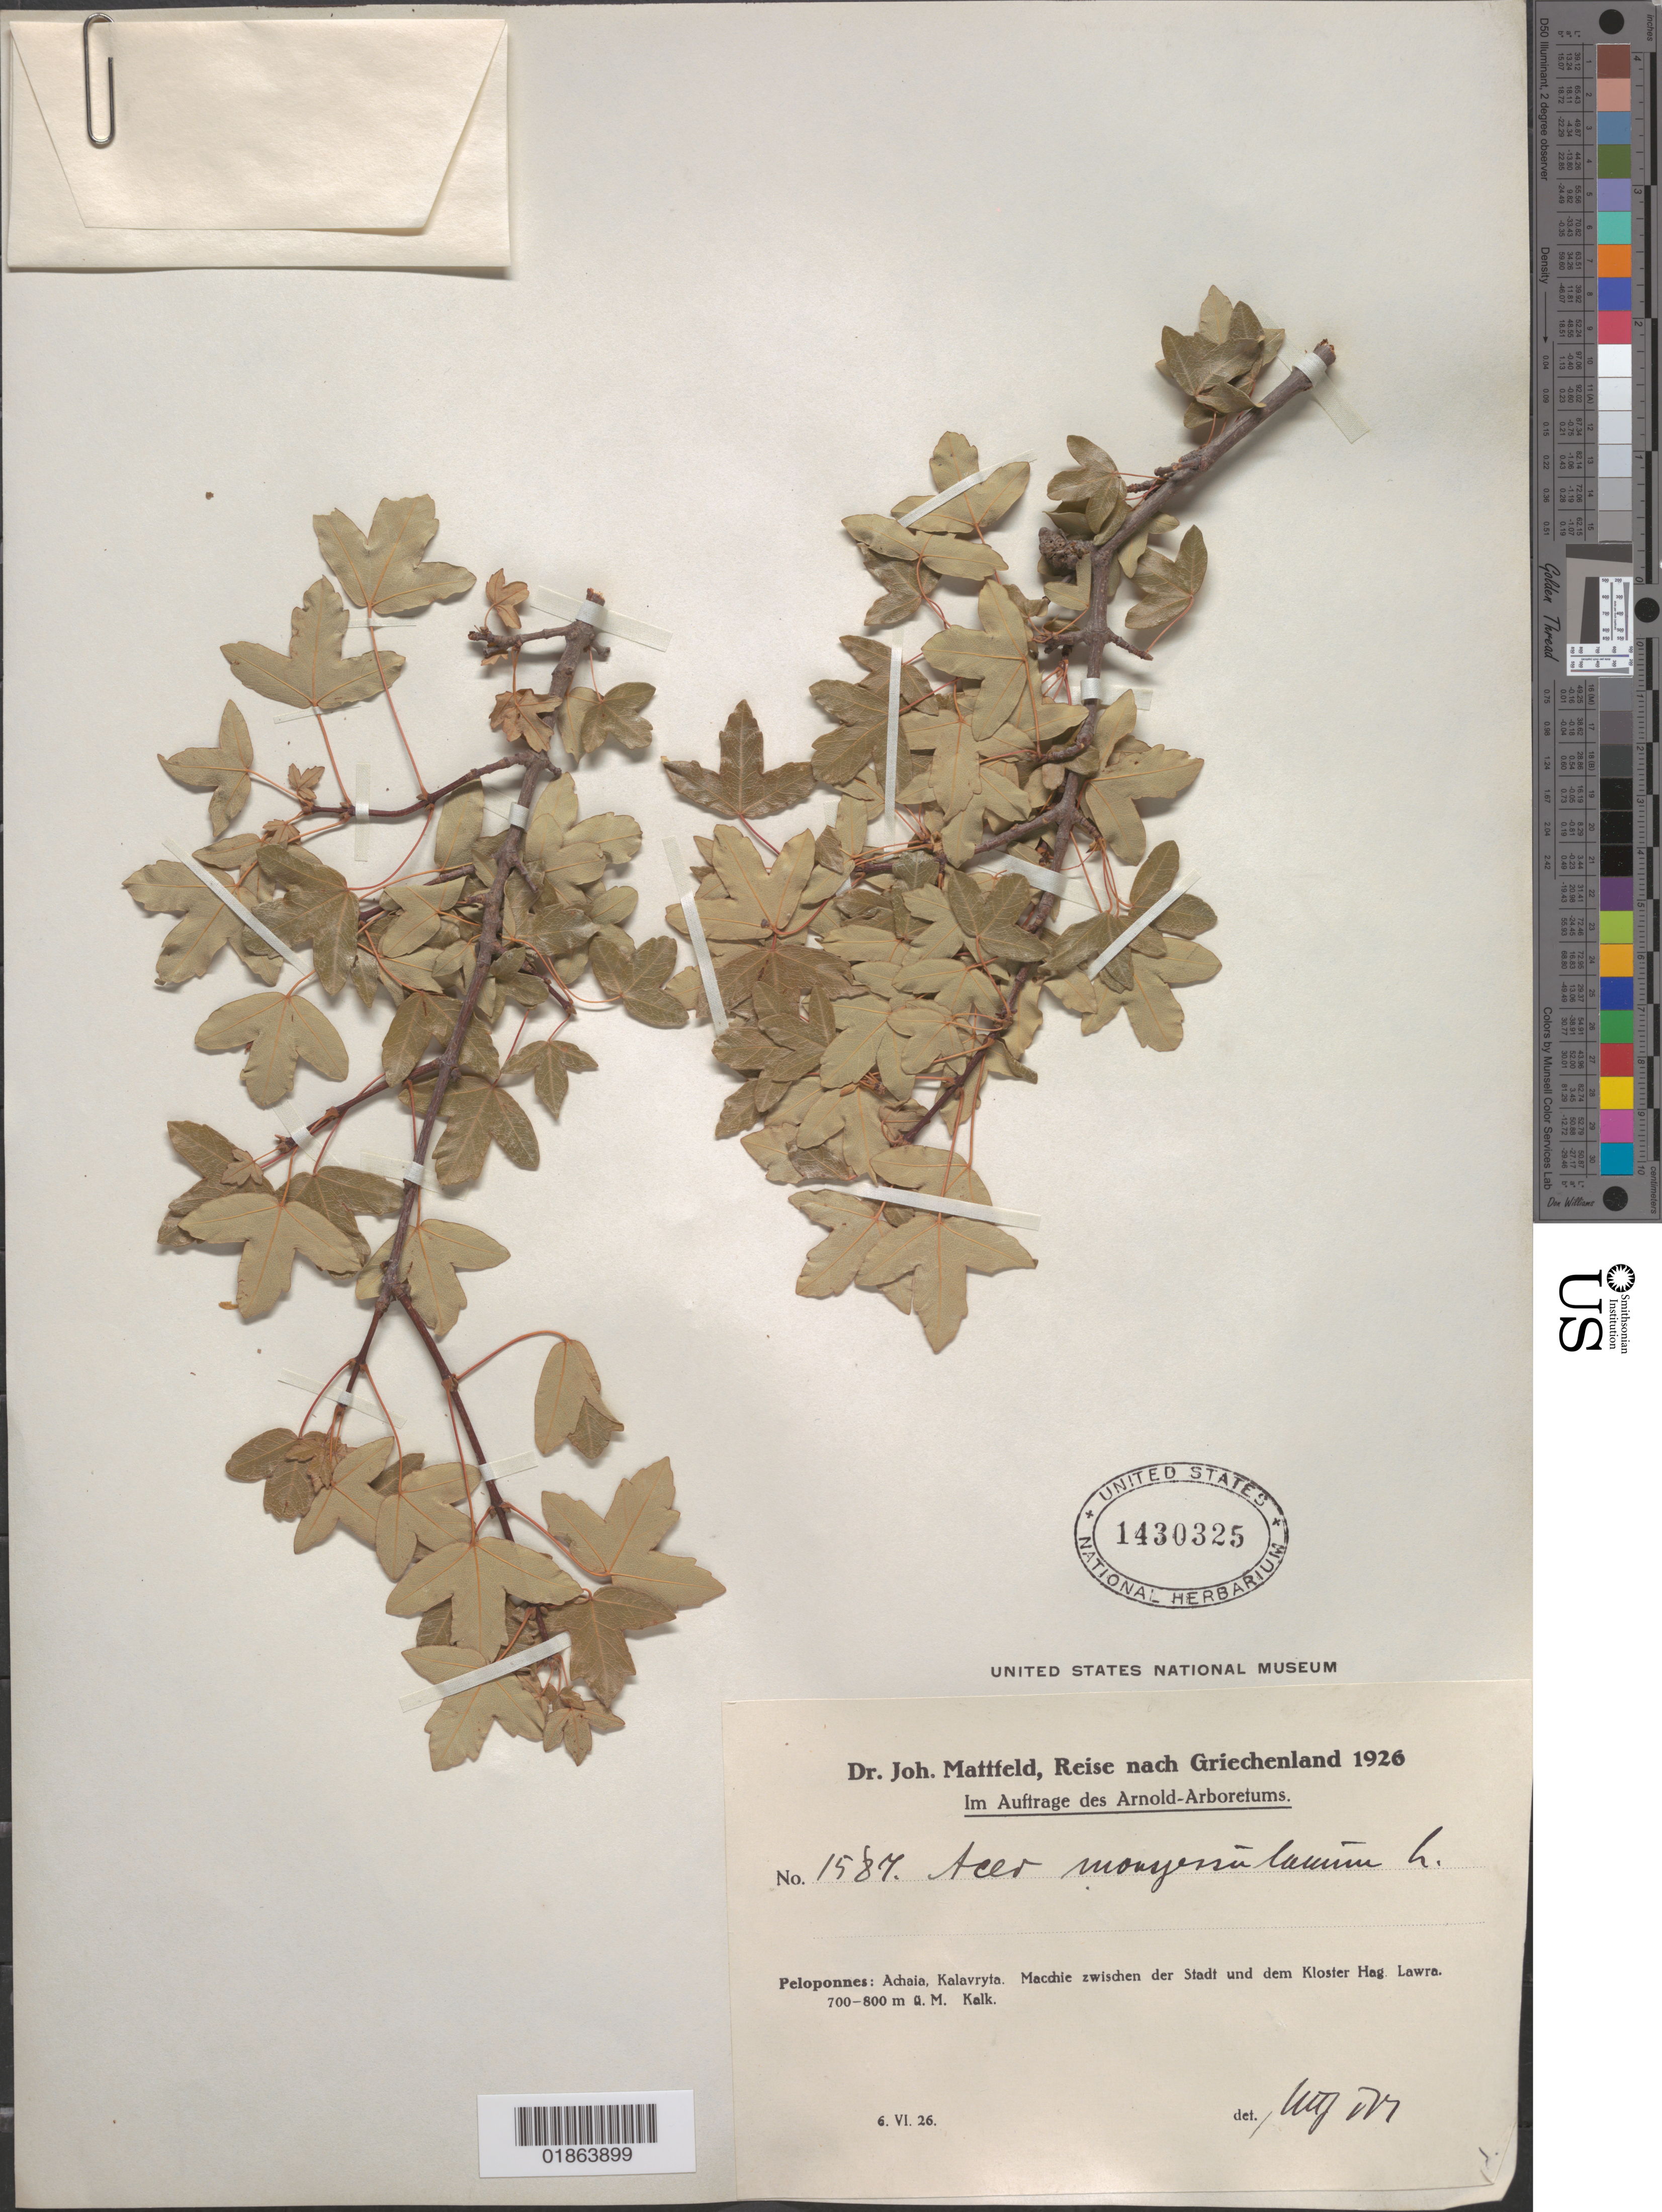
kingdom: Plantae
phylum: Tracheophyta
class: Magnoliopsida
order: Sapindales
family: Sapindaceae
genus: Acer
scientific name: Acer monspessulanum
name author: L.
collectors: J. Mattfeld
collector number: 1587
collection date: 1926-06-06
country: Greece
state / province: Peloponnese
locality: Achaia, Kalavryia. Macchie zwischen der Stadt und dem Kloster Hag. Lawra.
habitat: Kalk [lime]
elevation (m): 700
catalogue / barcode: US 1430325